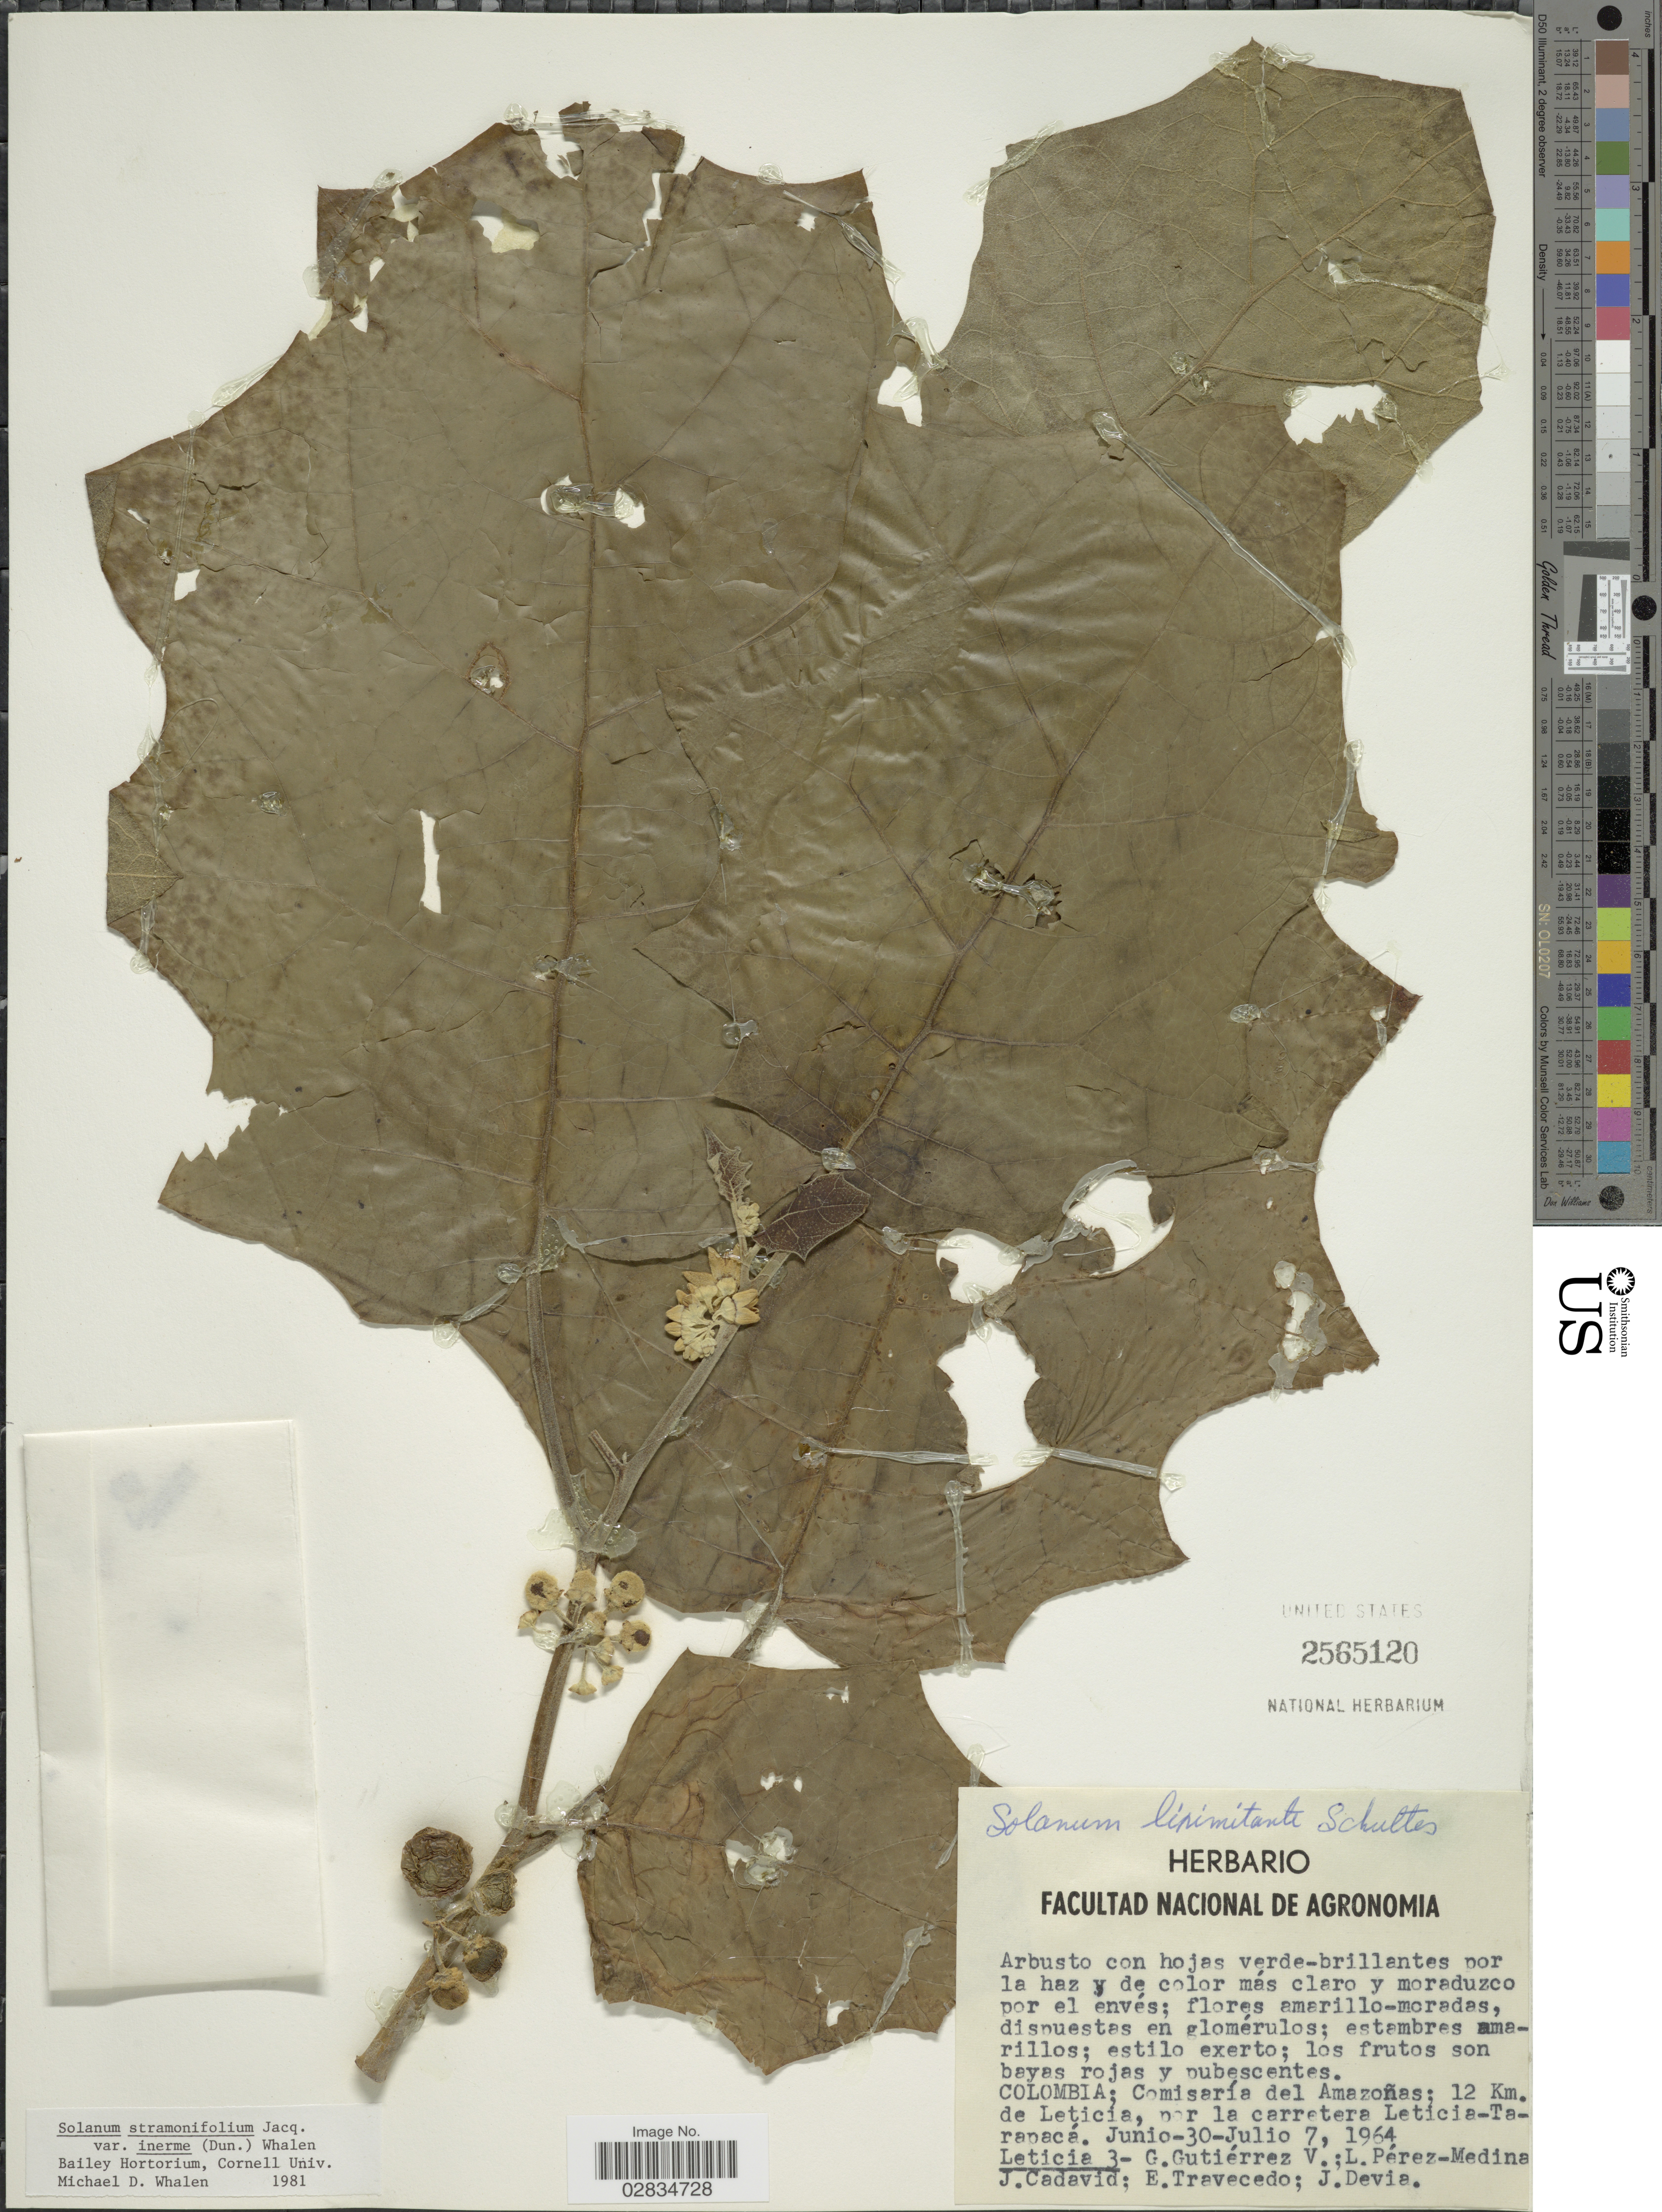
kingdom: Plantae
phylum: Tracheophyta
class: Magnoliopsida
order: Solanales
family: Solanaceae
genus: Solanum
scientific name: Solanum stramoniifolium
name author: Jacq.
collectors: Leticia, G. Gutiérrez V., L. Pérez-Medina, J. Cadavid & et al.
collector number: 3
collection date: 1964-06-30/1964-07-07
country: Colombia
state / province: Amazônas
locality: Comisaría del Amazoñas; 12 km. de Leticia, por la carretera Leticia-Tarapacá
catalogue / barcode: US 2565120